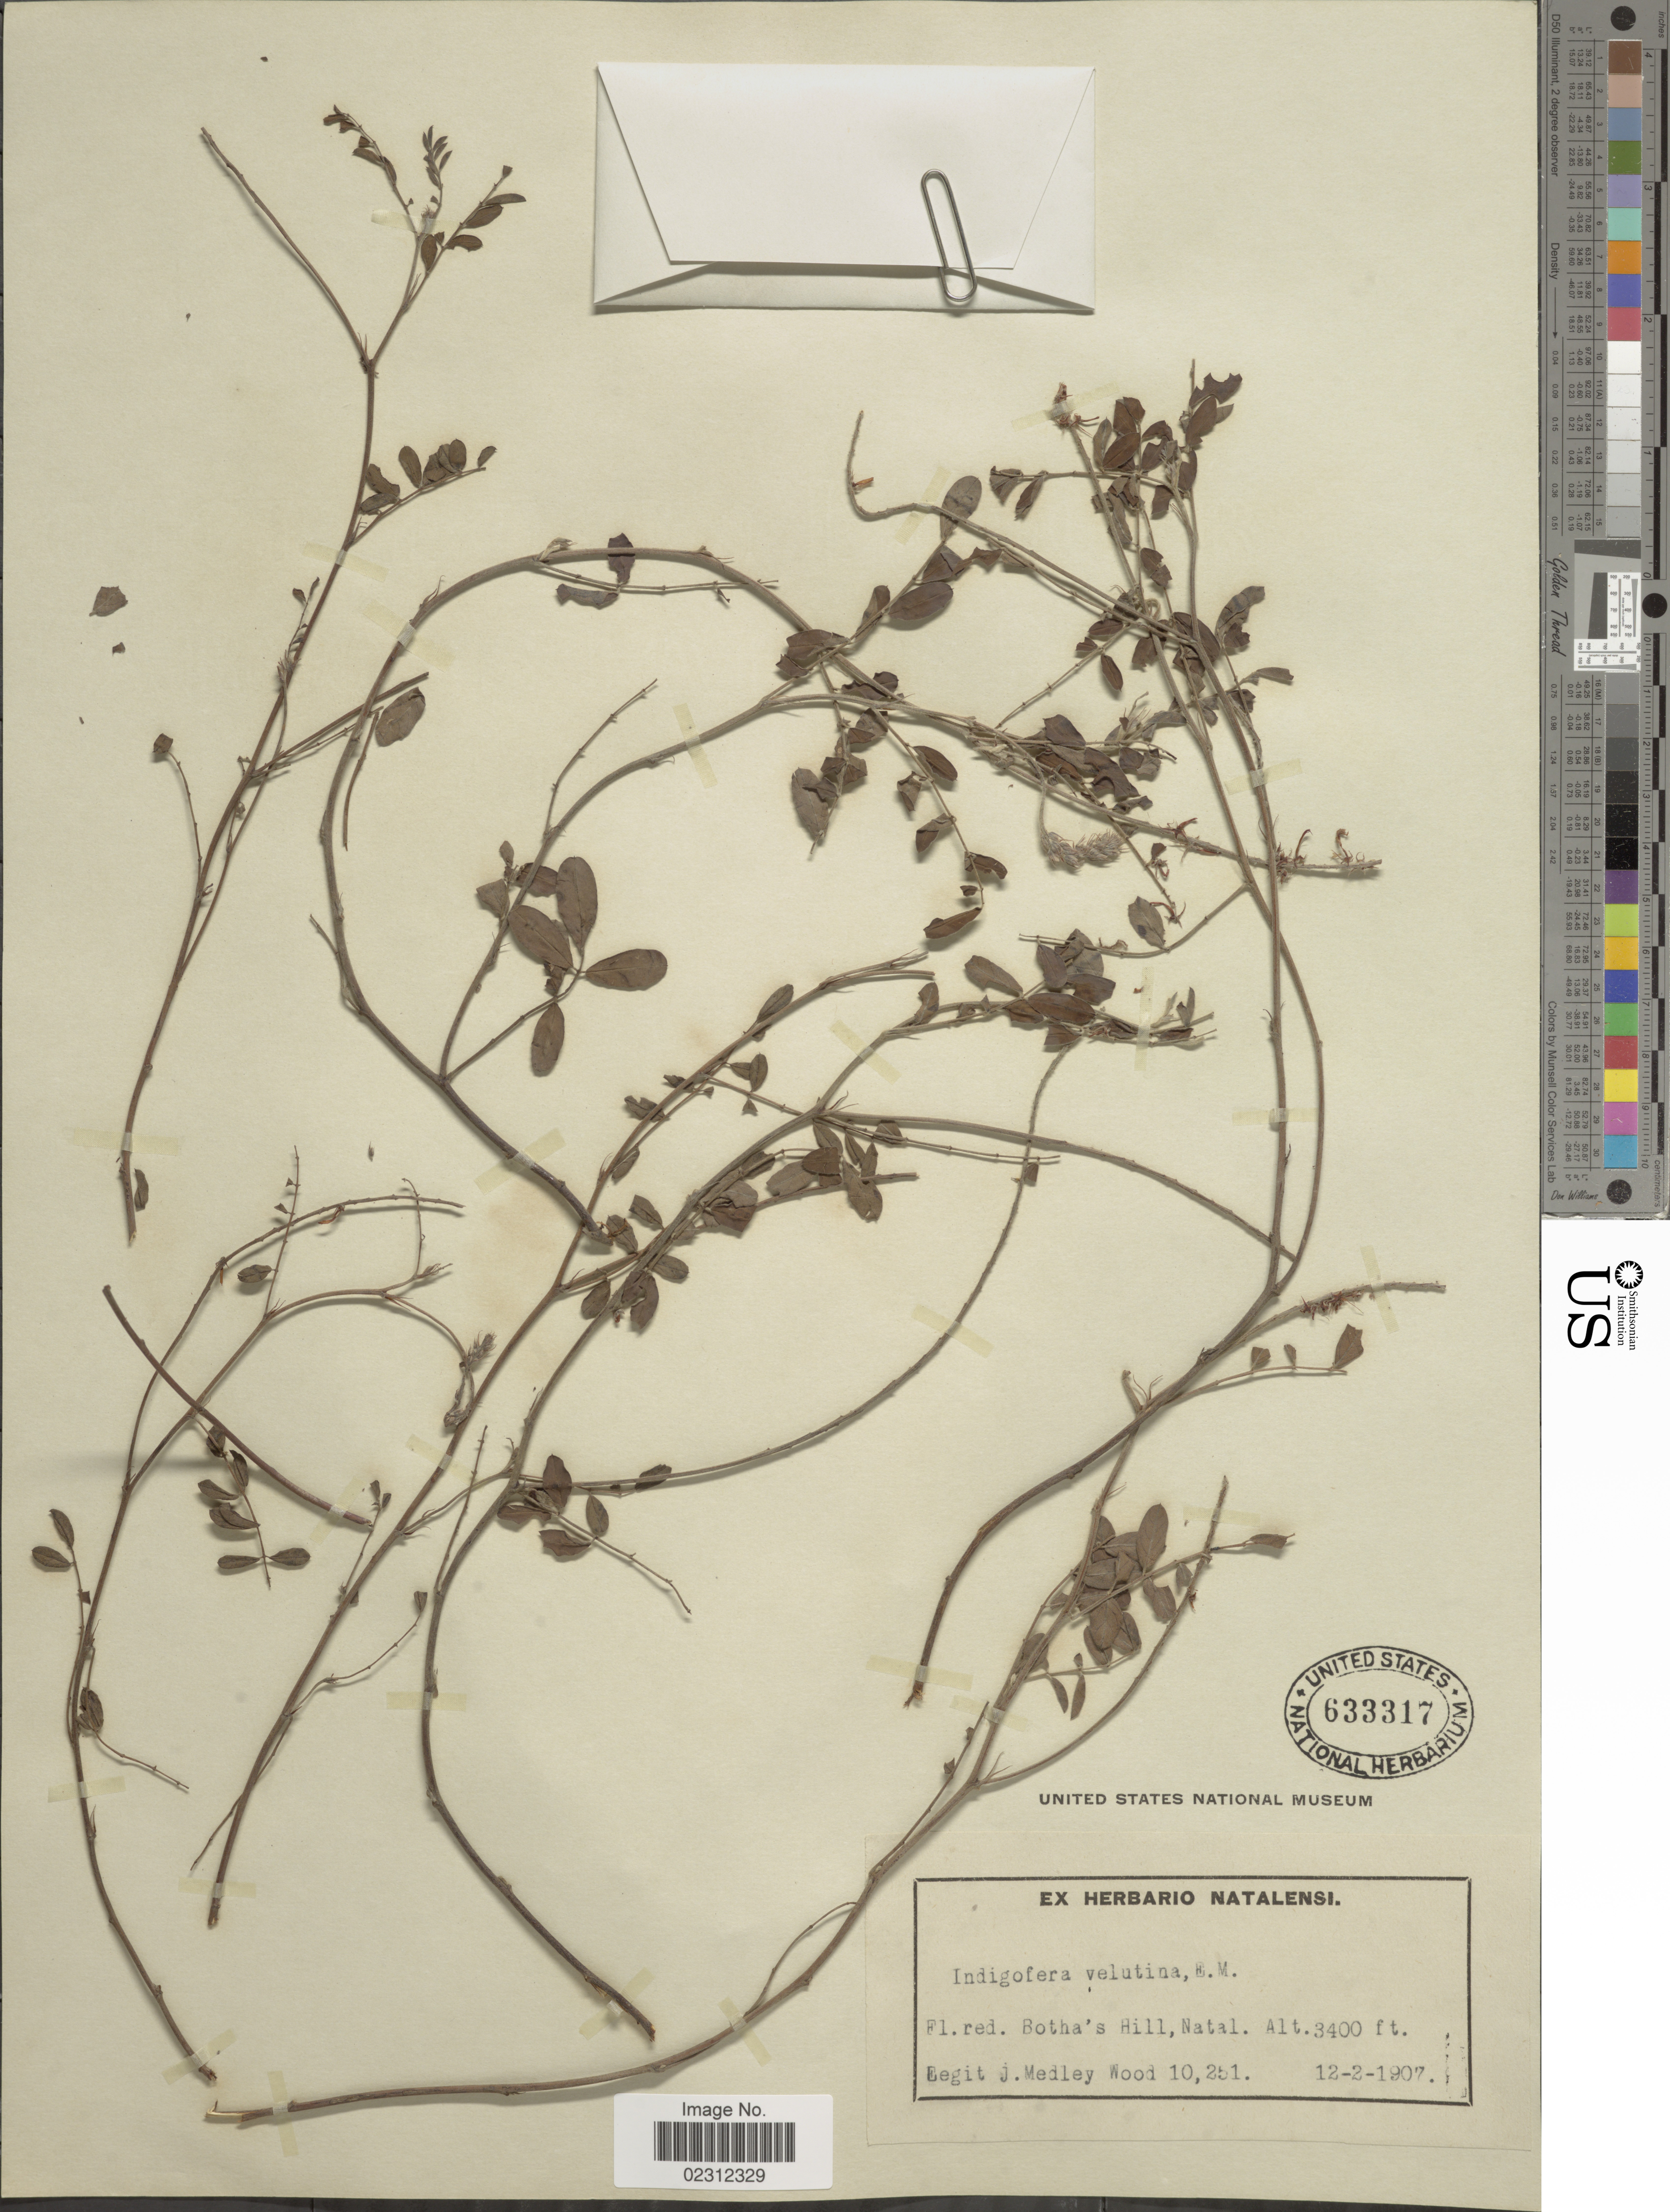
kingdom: Plantae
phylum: Tracheophyta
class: Magnoliopsida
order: Fabales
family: Fabaceae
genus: Indigofera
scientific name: Indigofera velutina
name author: E. Mey.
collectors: J. M. Wood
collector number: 10251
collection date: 1907-02-12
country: South Africa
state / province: KwaZulu-Natal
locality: Botha's Hill, Natal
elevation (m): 1036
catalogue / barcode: US 633317